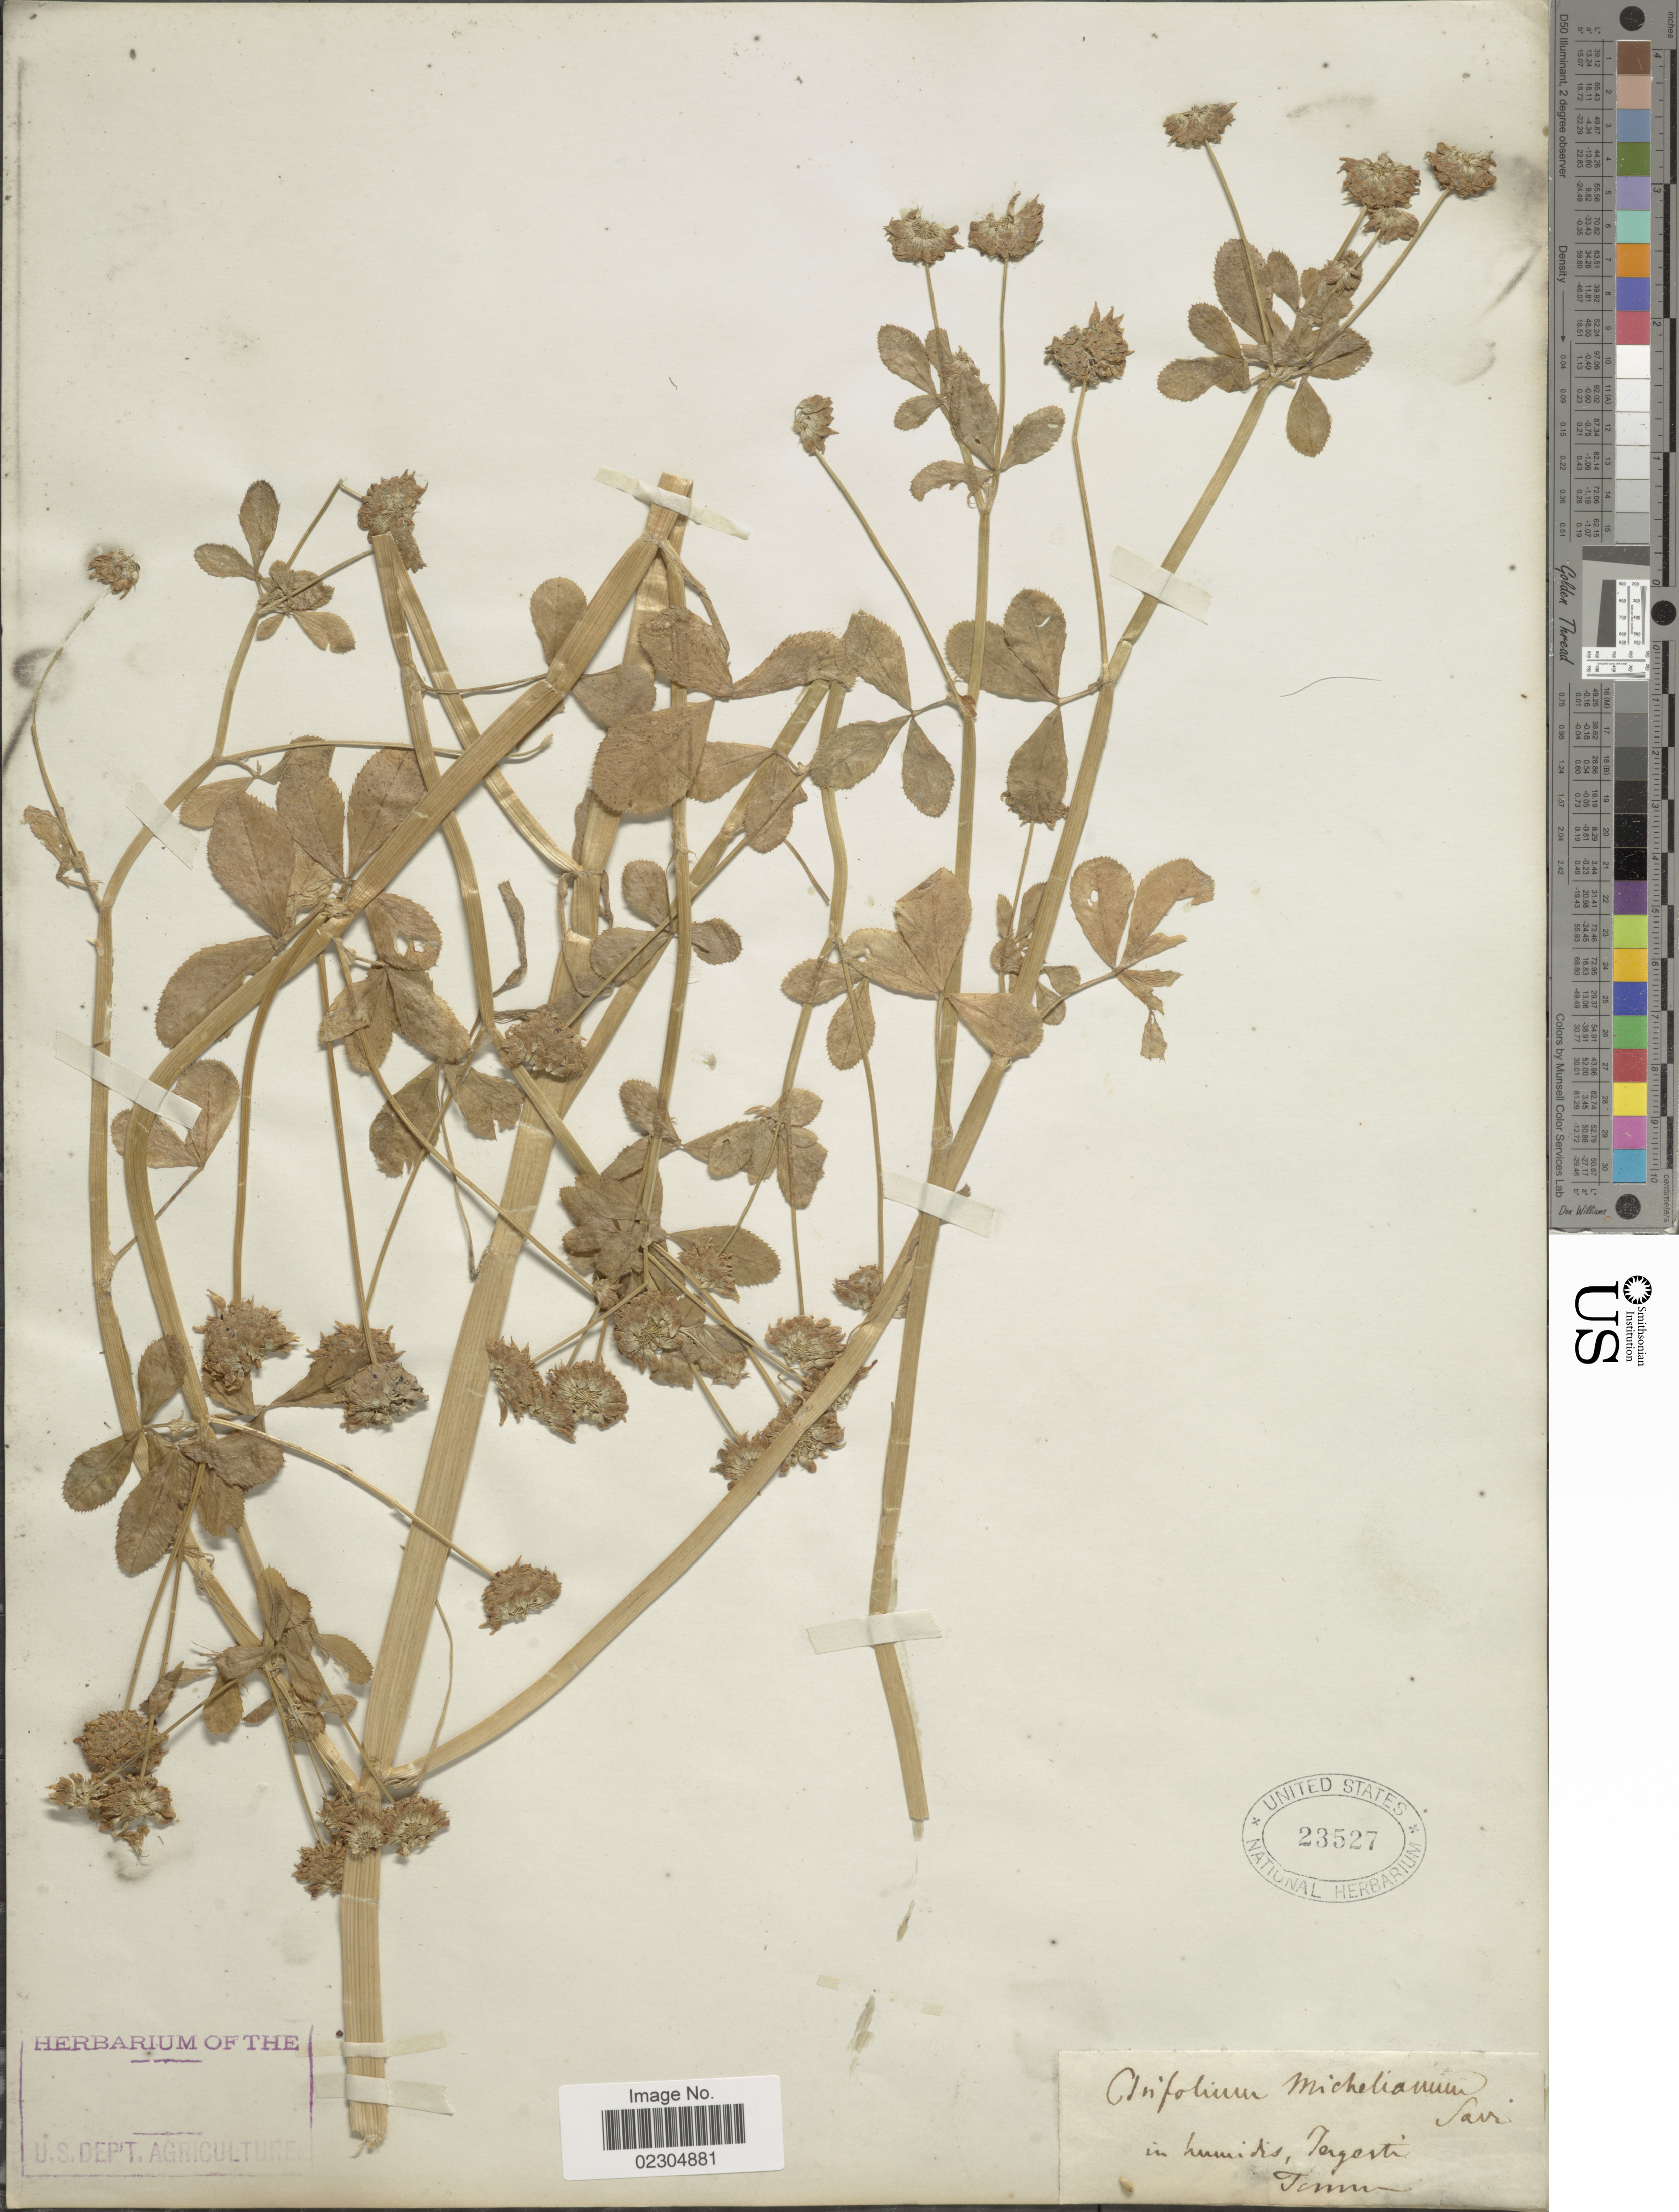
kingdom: Plantae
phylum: Tracheophyta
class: Magnoliopsida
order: Fabales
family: Fabaceae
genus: Trifolium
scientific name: Trifolium sp.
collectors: Tommasini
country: Italy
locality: Tergesti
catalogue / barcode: US 23527